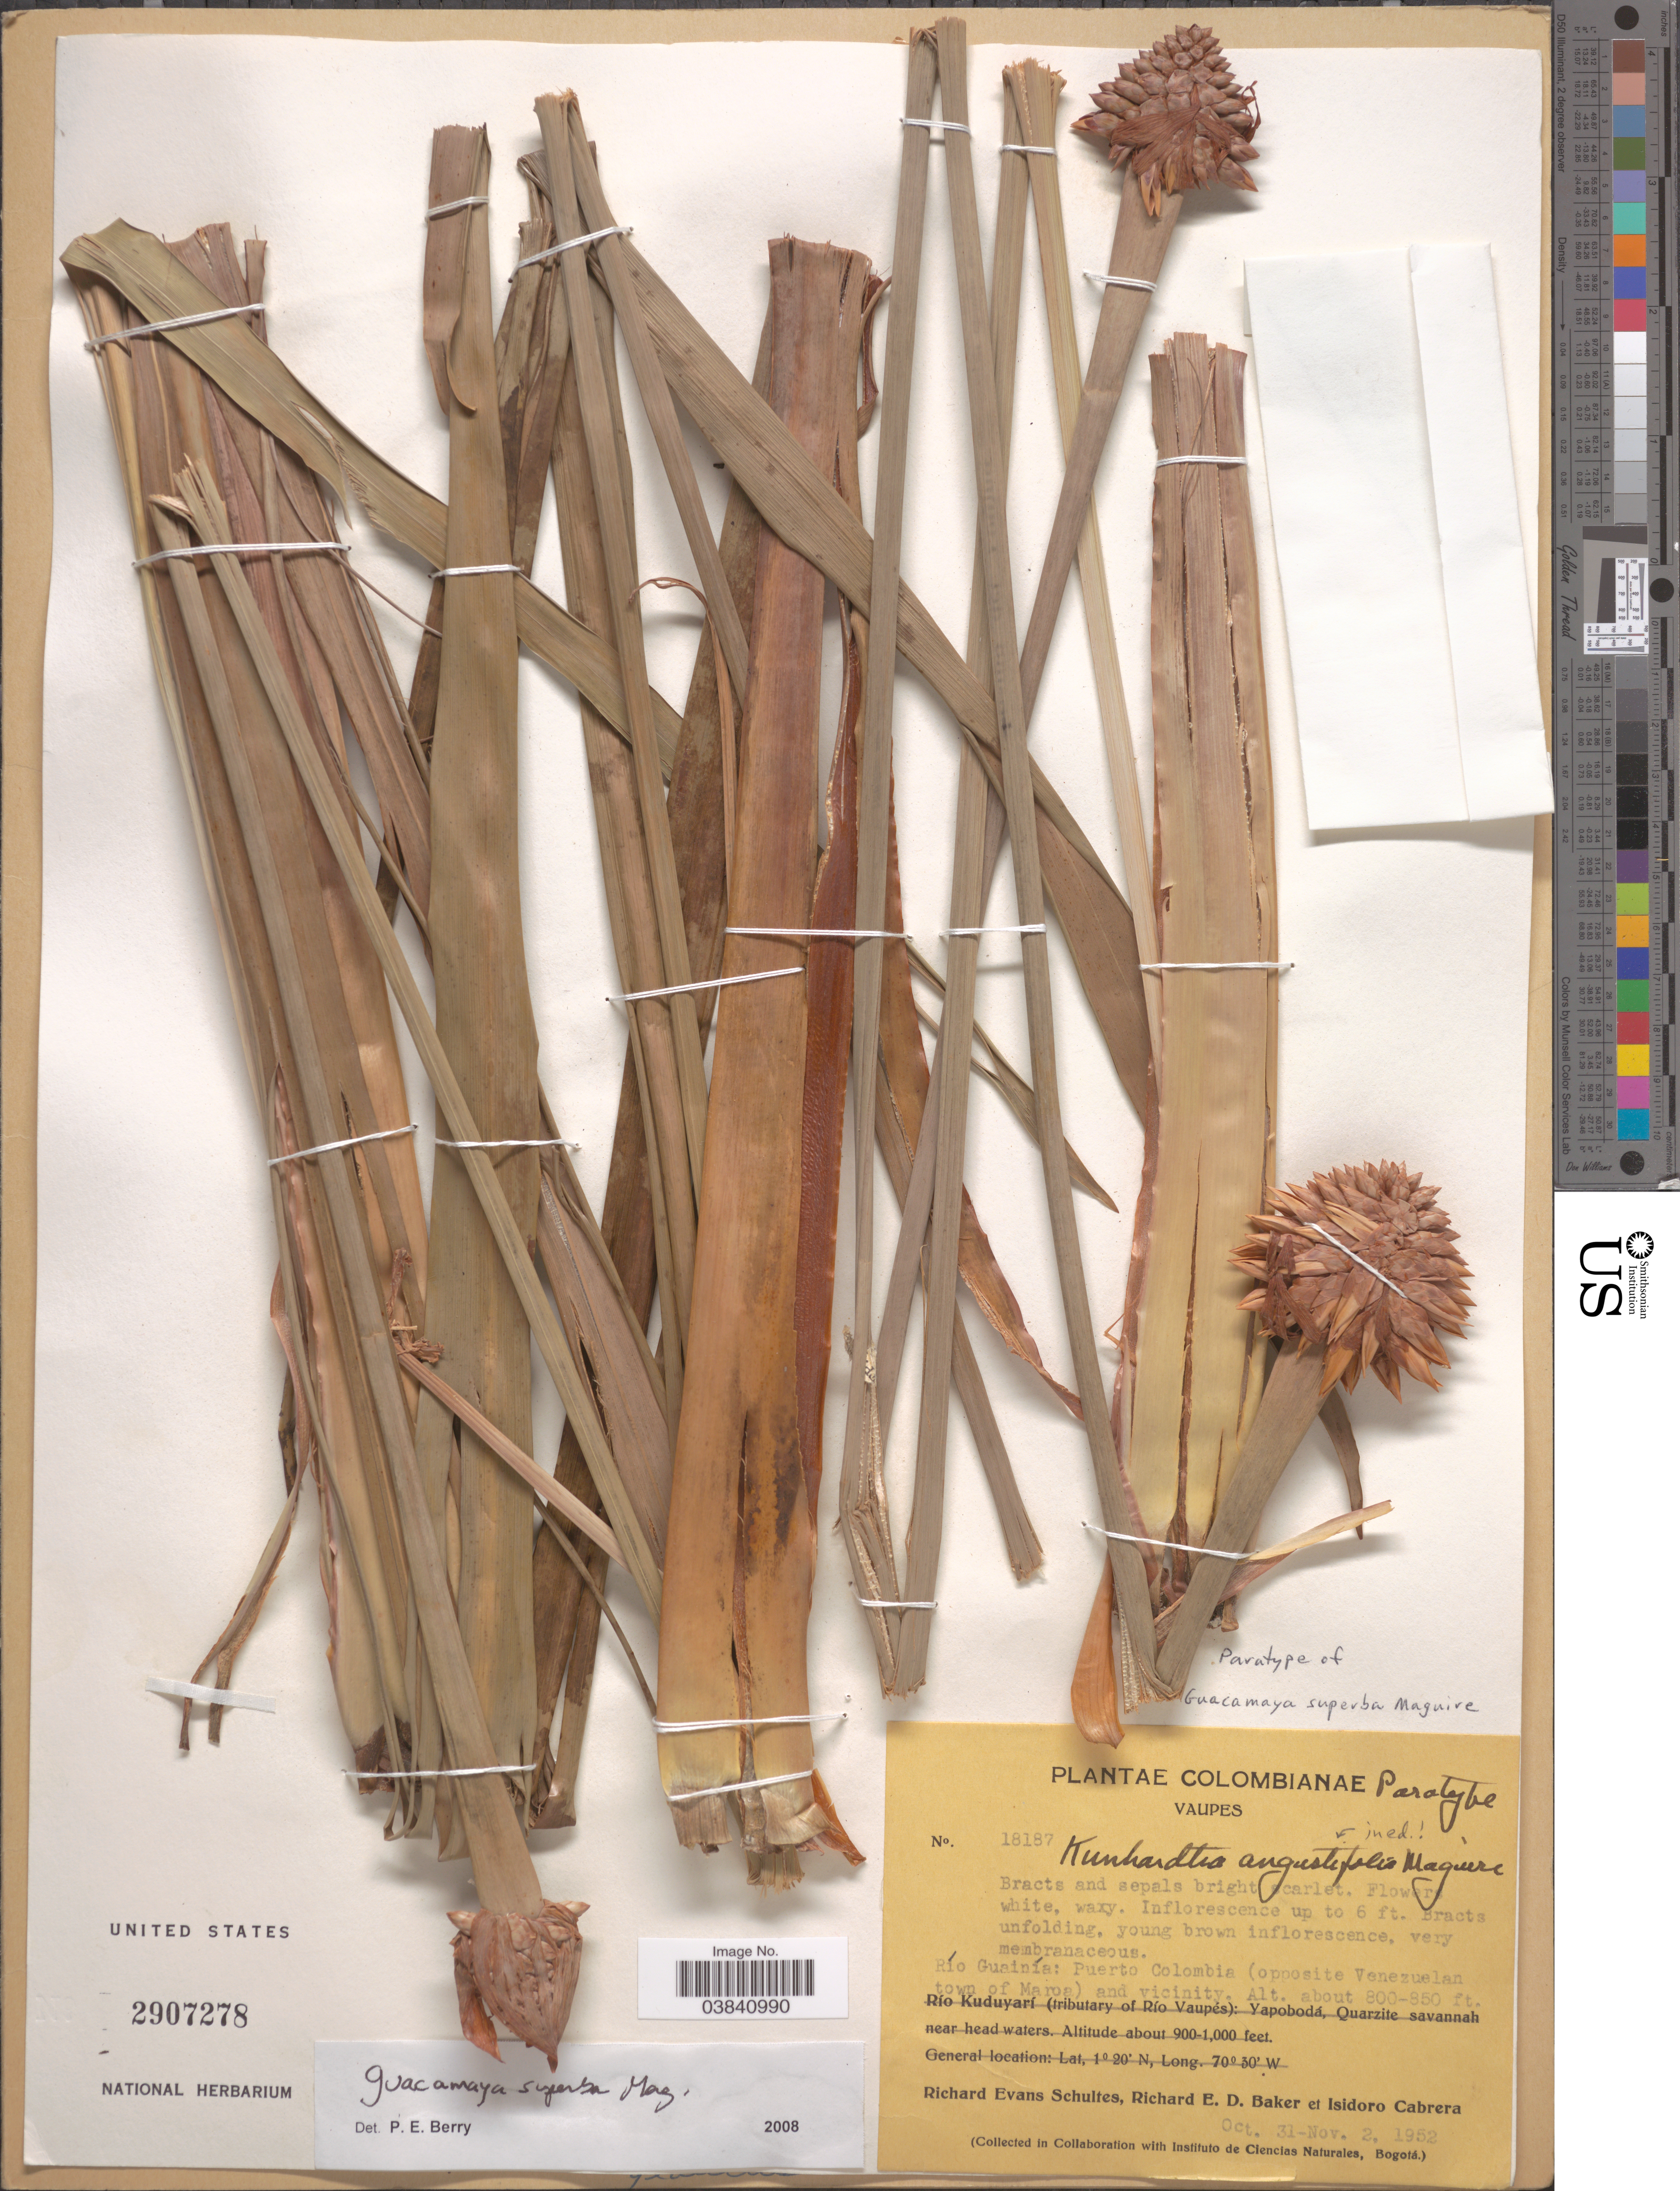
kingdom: Plantae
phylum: Tracheophyta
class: Liliopsida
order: Poales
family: Rapateaceae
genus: Guacamaya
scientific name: Guacamaya superba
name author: Maguire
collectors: R. E. Schultes, R. E. D. Baker & I. Cabrera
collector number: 18187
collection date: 1952-10-31/1952-11-02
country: Colombia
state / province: Vaupés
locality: Río Guainía: Puerto Colombia (opposite Venezuelan town of Maroa) and vicinity.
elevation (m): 244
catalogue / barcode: US 2907278